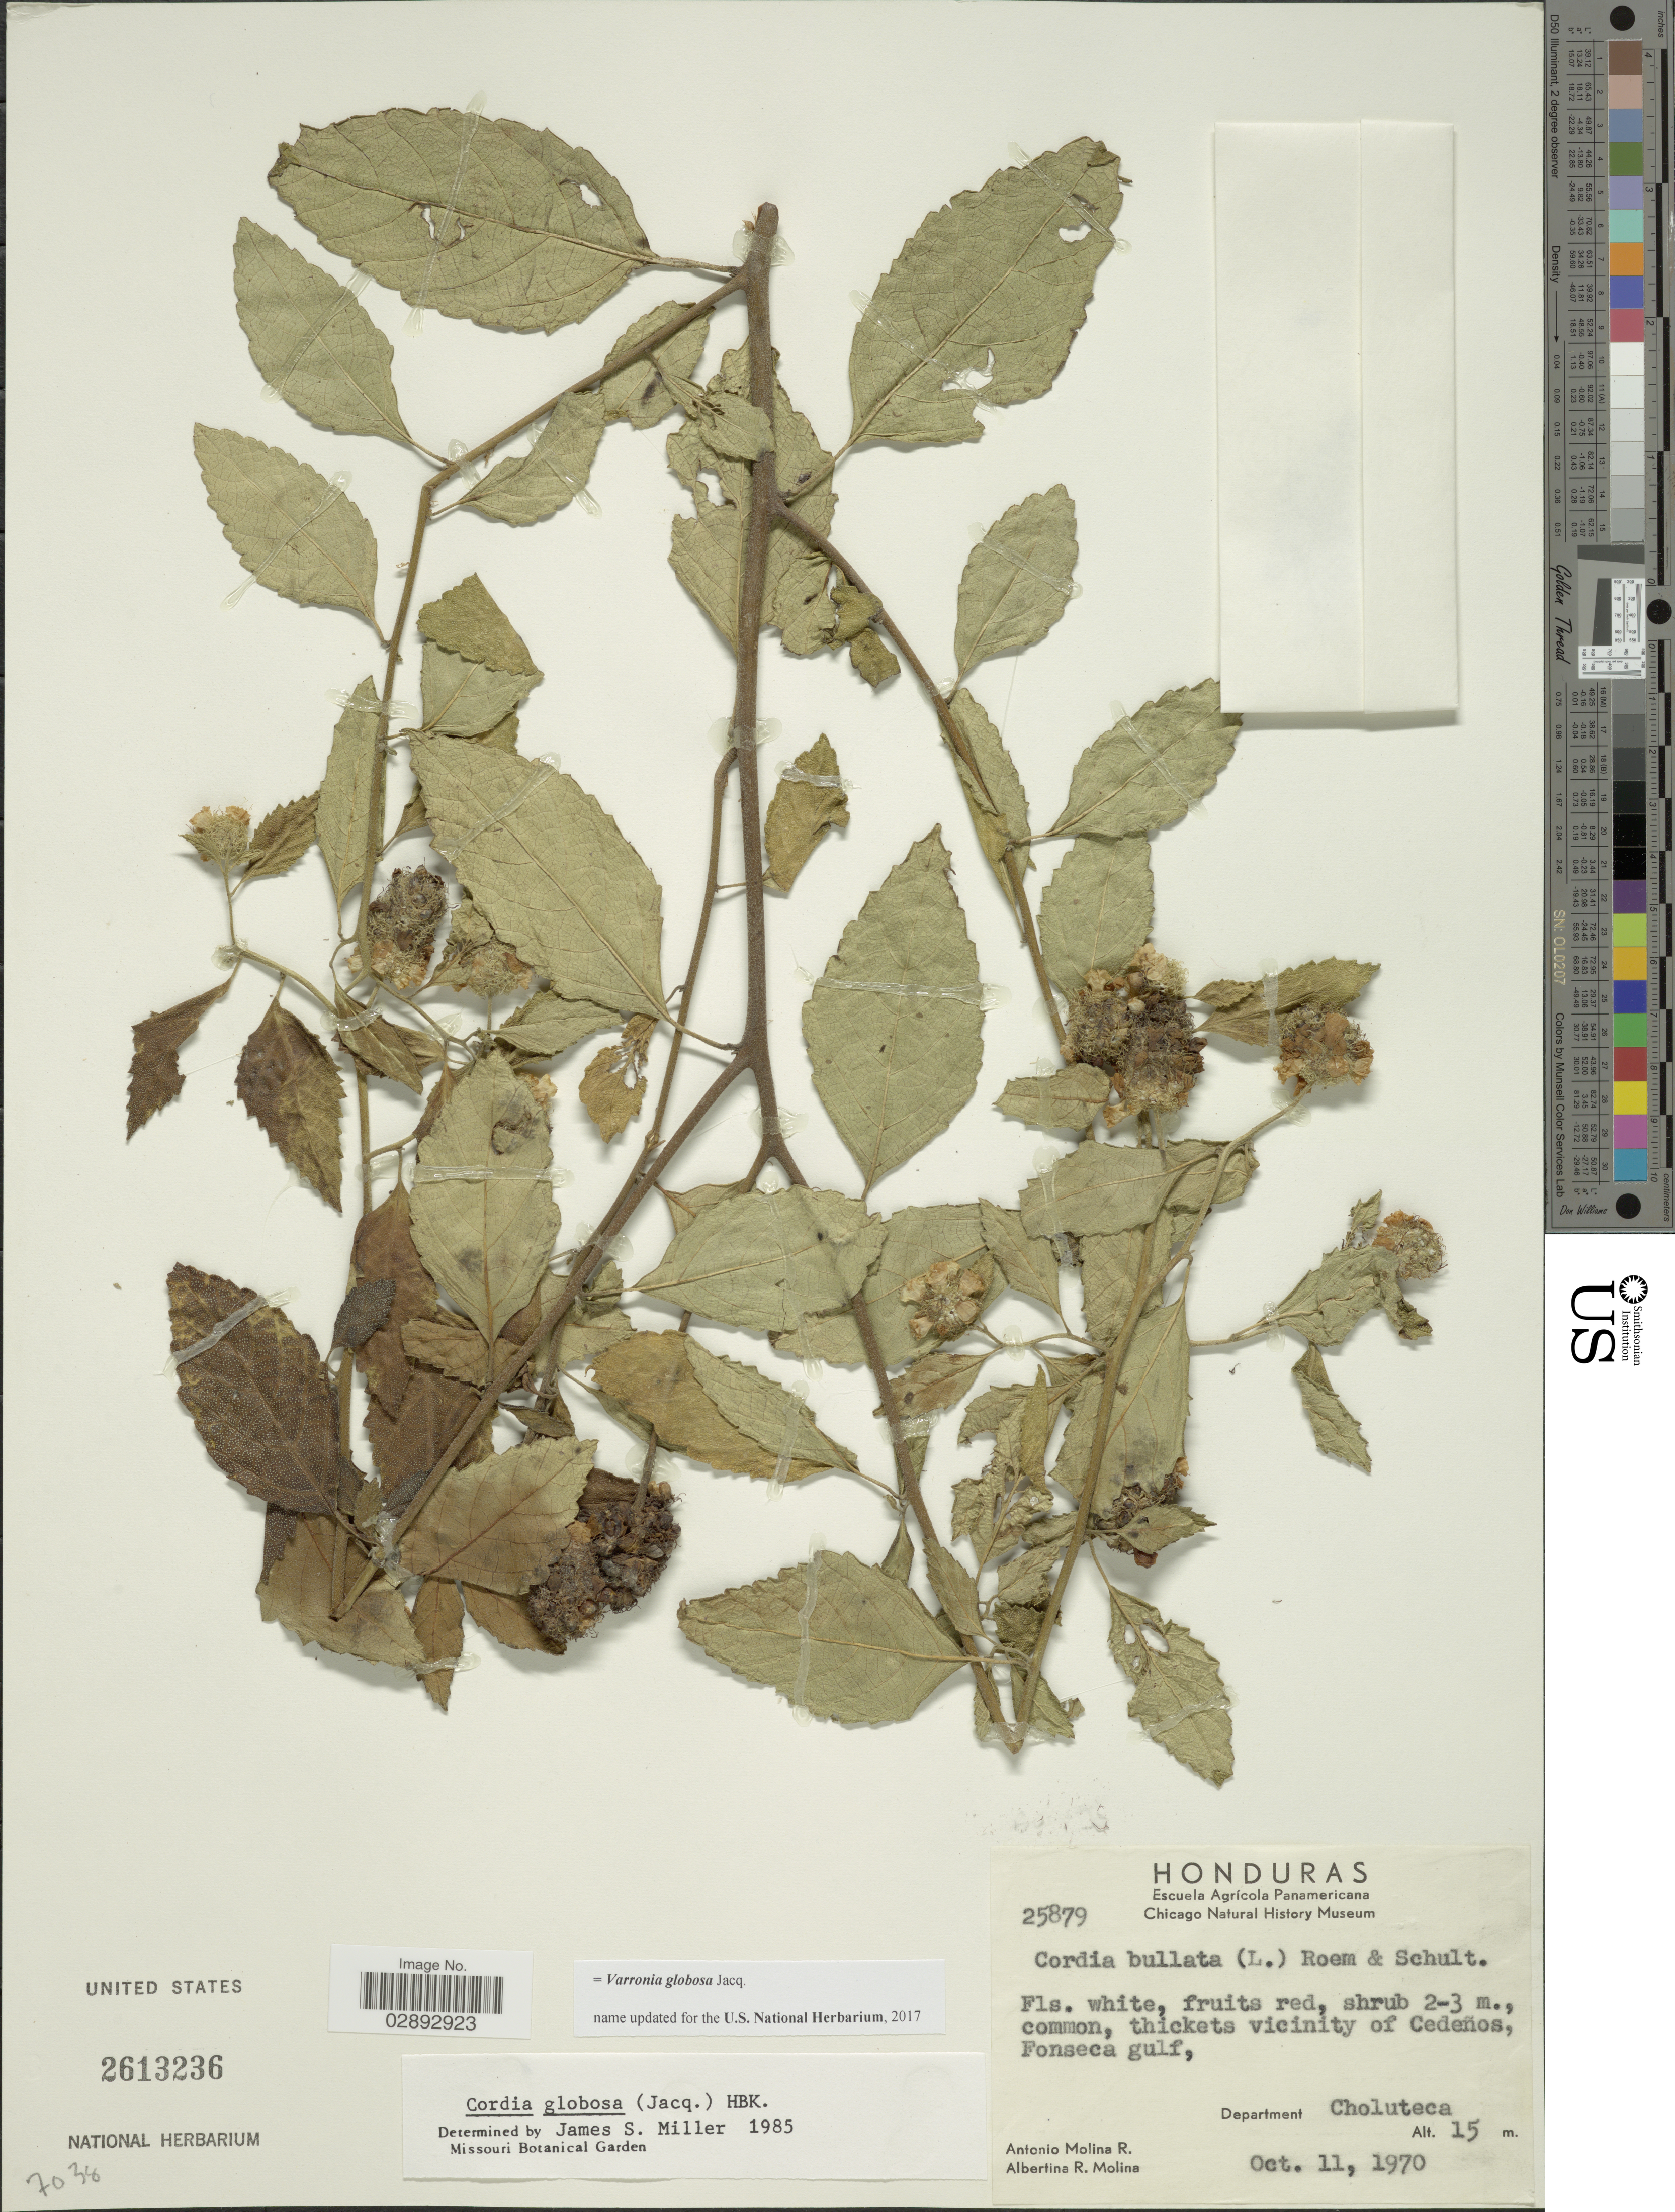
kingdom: Plantae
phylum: Tracheophyta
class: Magnoliopsida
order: Boraginales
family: Cordiaceae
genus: Varronia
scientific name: Varronia globosa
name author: Jacq.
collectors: A. Molina R. & A. R. Molina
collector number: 25879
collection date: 1970-10-11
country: Honduras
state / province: Choluteca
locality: Thickets vicinity of Cedeños, Fonseca gulf, Department Choluteca.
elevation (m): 15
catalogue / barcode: US 2613236